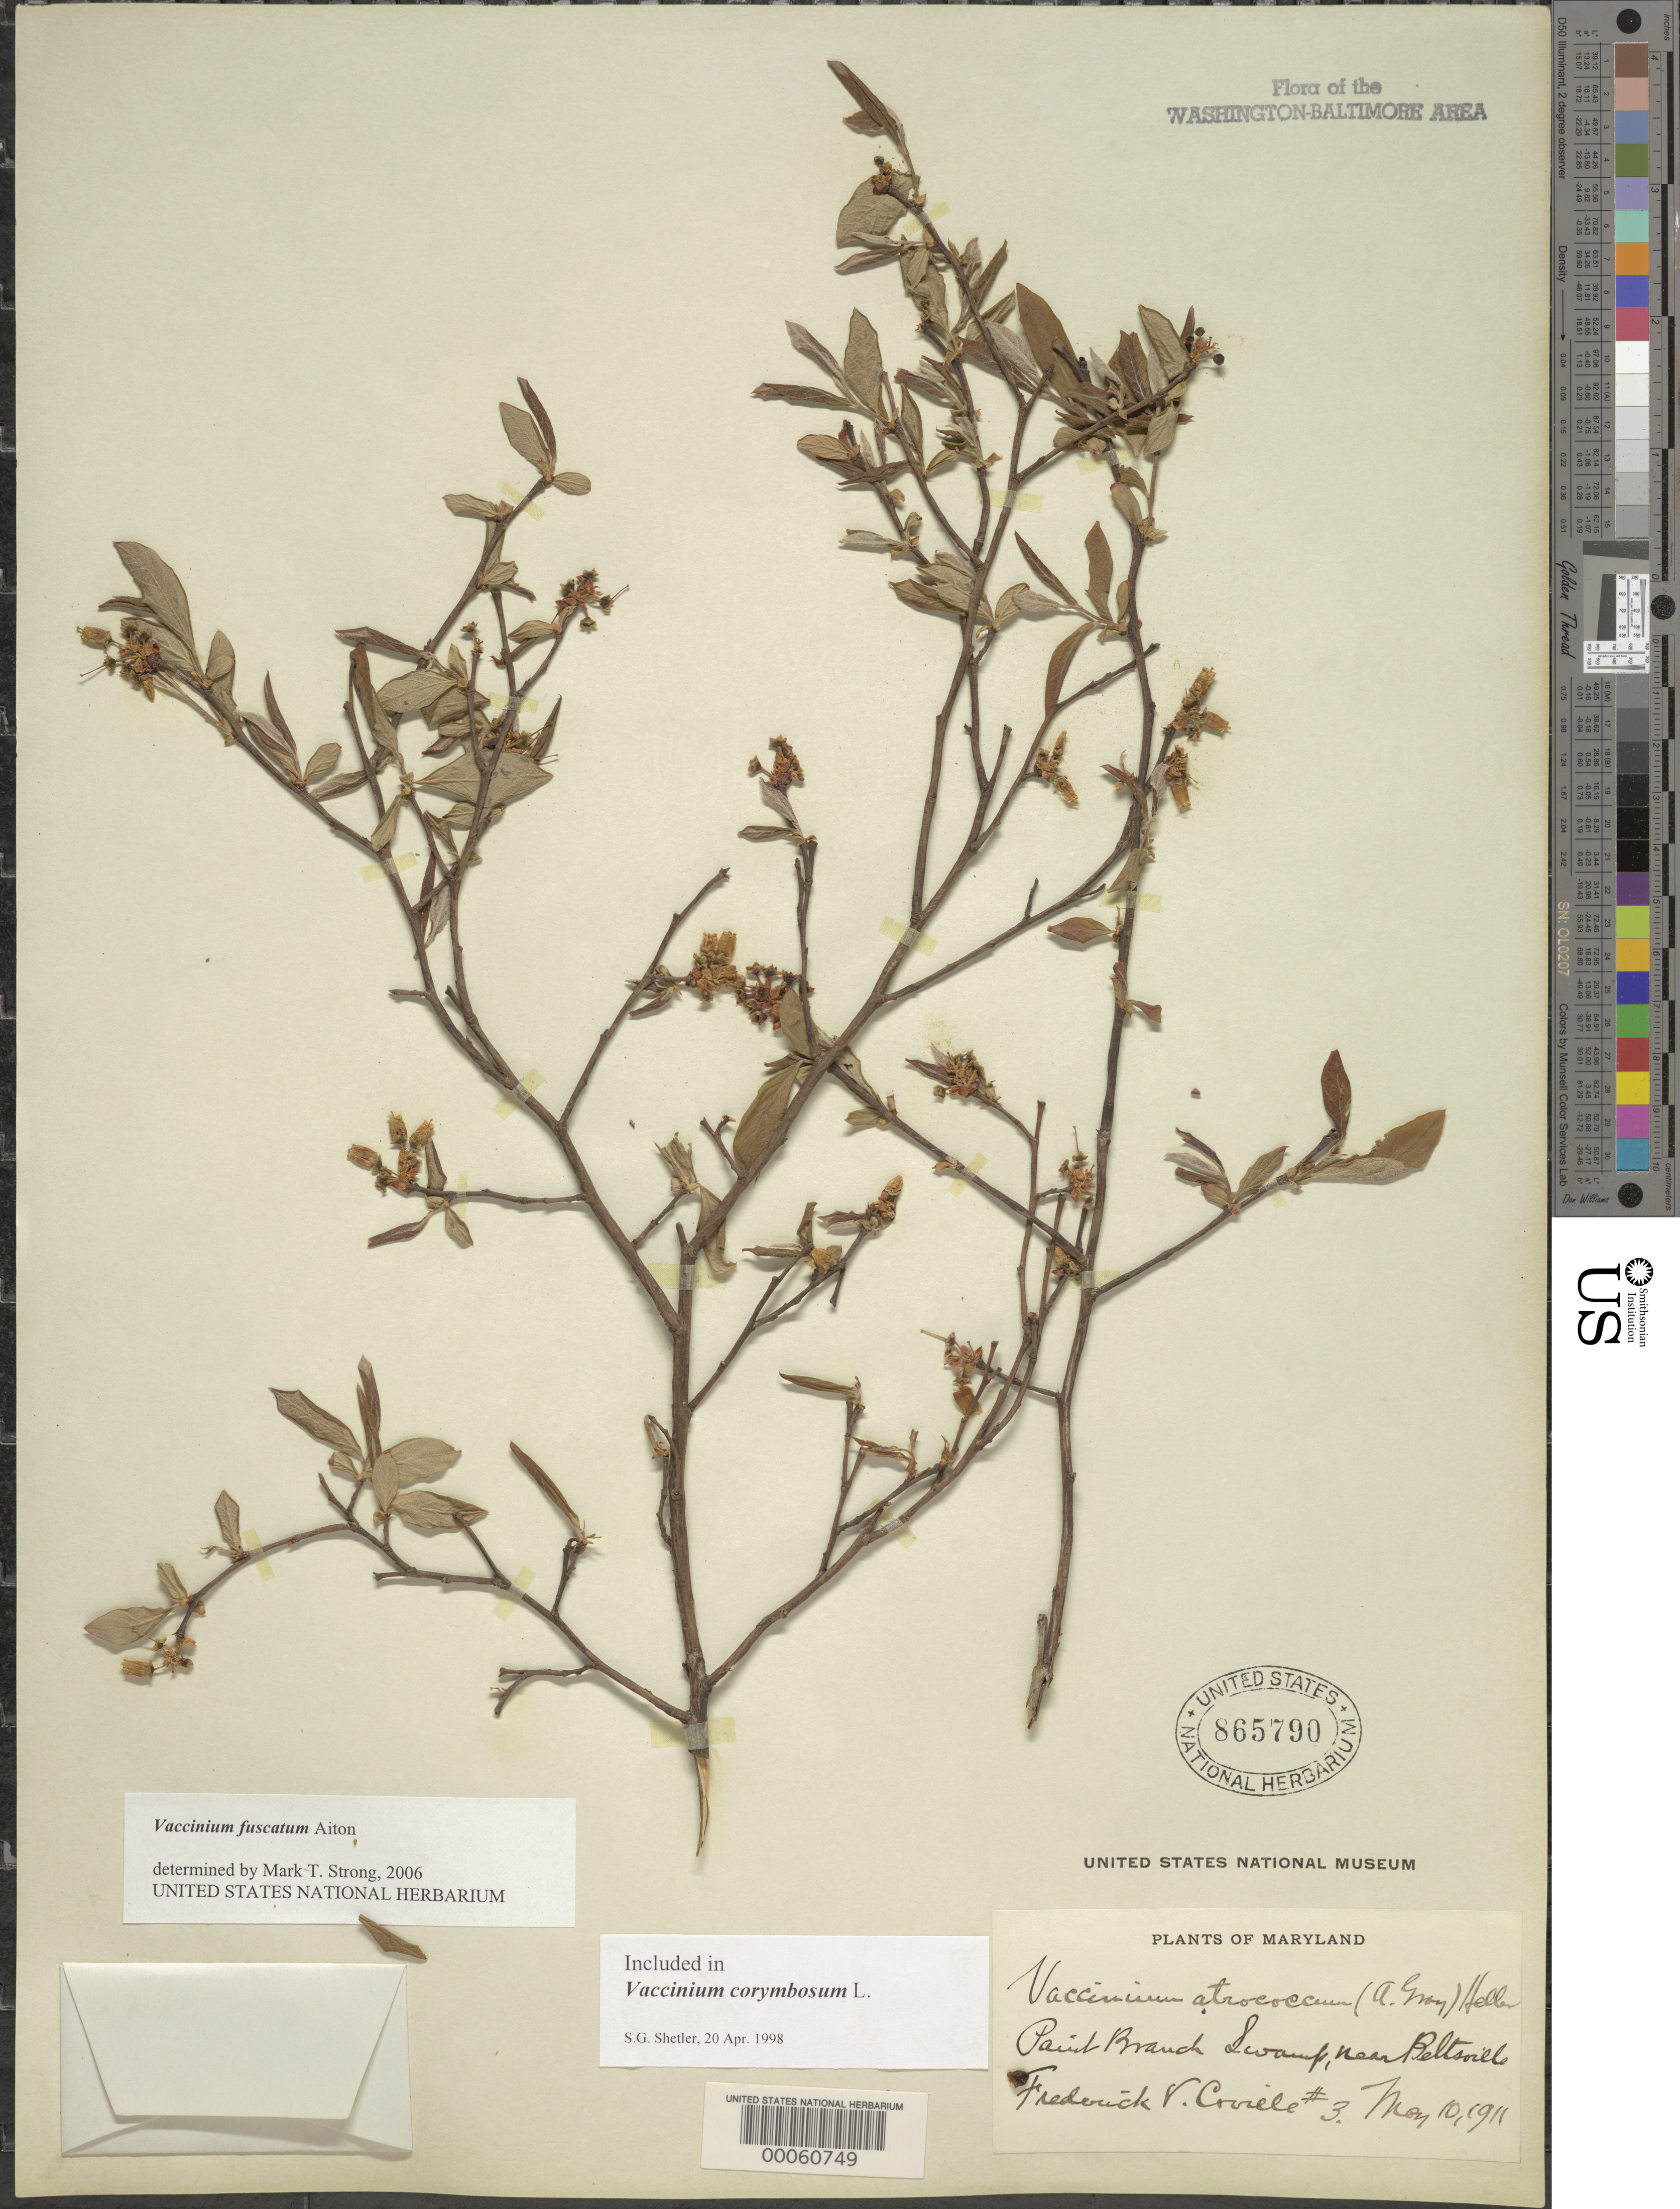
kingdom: Plantae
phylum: Tracheophyta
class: Magnoliopsida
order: Ericales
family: Ericaceae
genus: Vaccinium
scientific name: Vaccinium corymbosum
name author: L.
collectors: F. V. Coville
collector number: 3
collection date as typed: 10 May 1911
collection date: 1911-05-10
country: United States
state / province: Maryland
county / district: Prince George's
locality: Paint Branch Swamp, near Beltsville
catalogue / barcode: US 865790